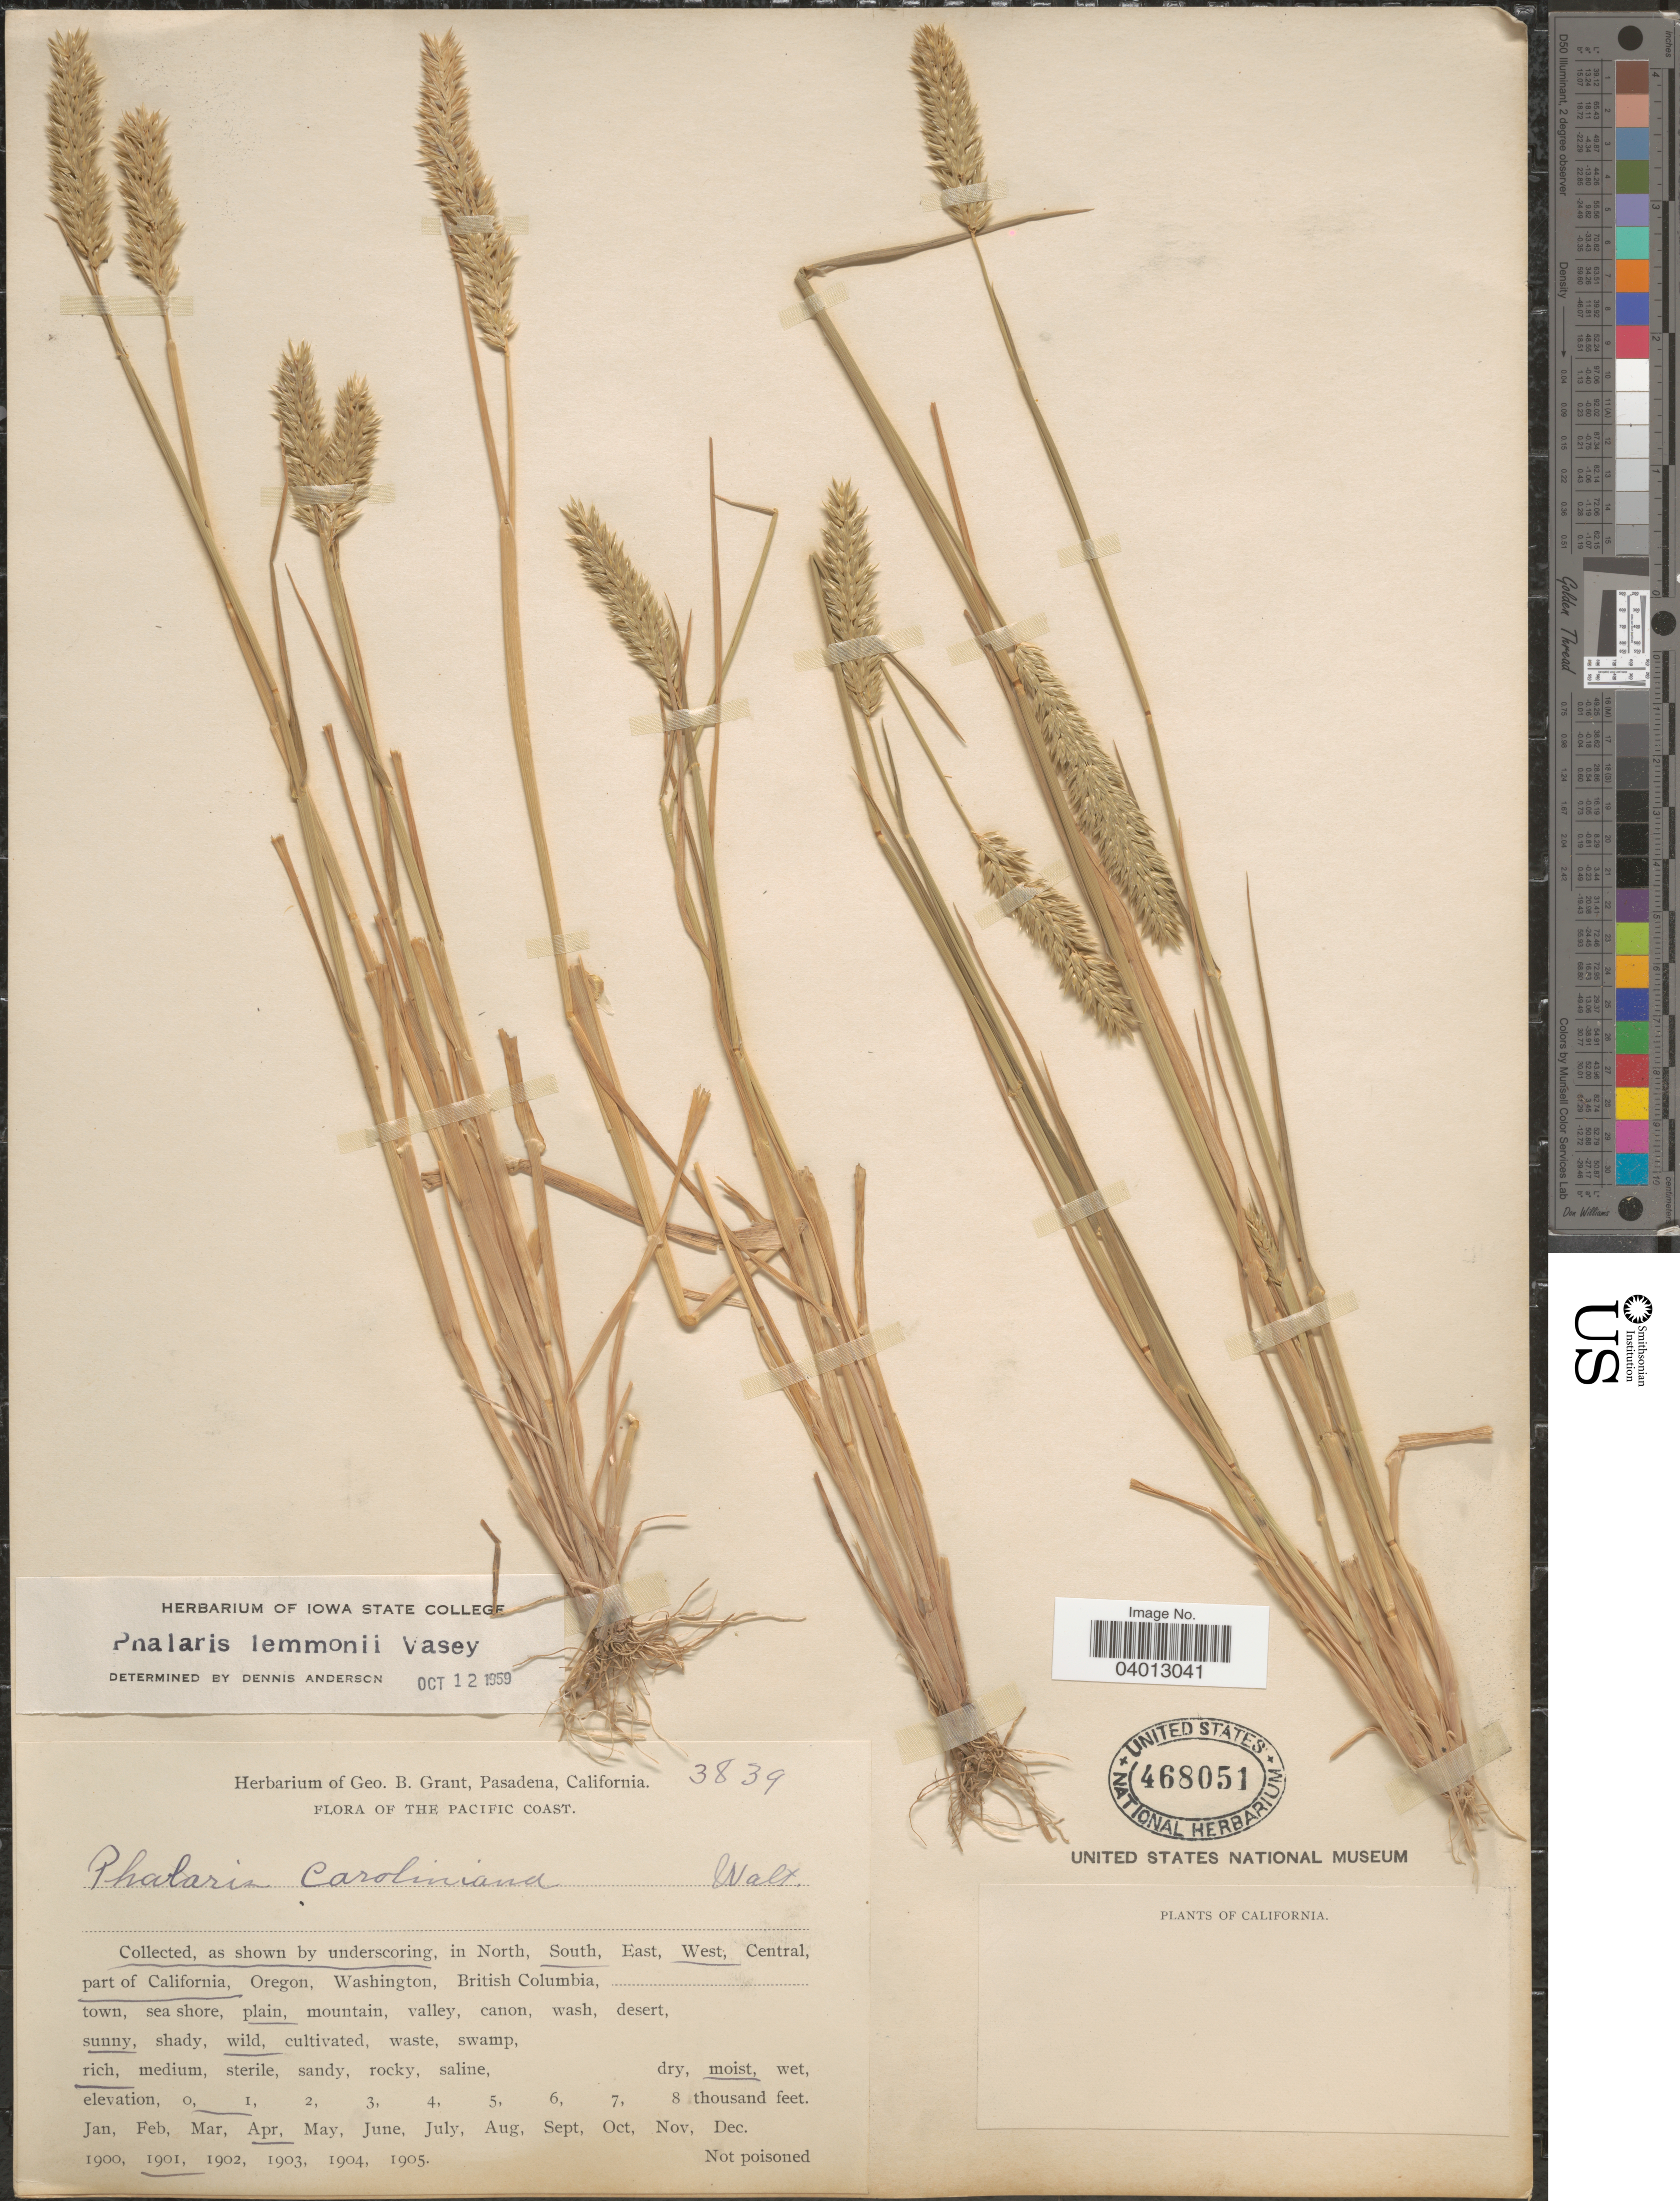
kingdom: Plantae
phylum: Tracheophyta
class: Liliopsida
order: Poales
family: Poaceae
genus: Phalaris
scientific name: Phalaris lemmonii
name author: Vasey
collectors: ex herb. Geo. B. Grant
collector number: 3839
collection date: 1901-04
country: United States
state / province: California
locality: South west part of California.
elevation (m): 305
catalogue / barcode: US 468051